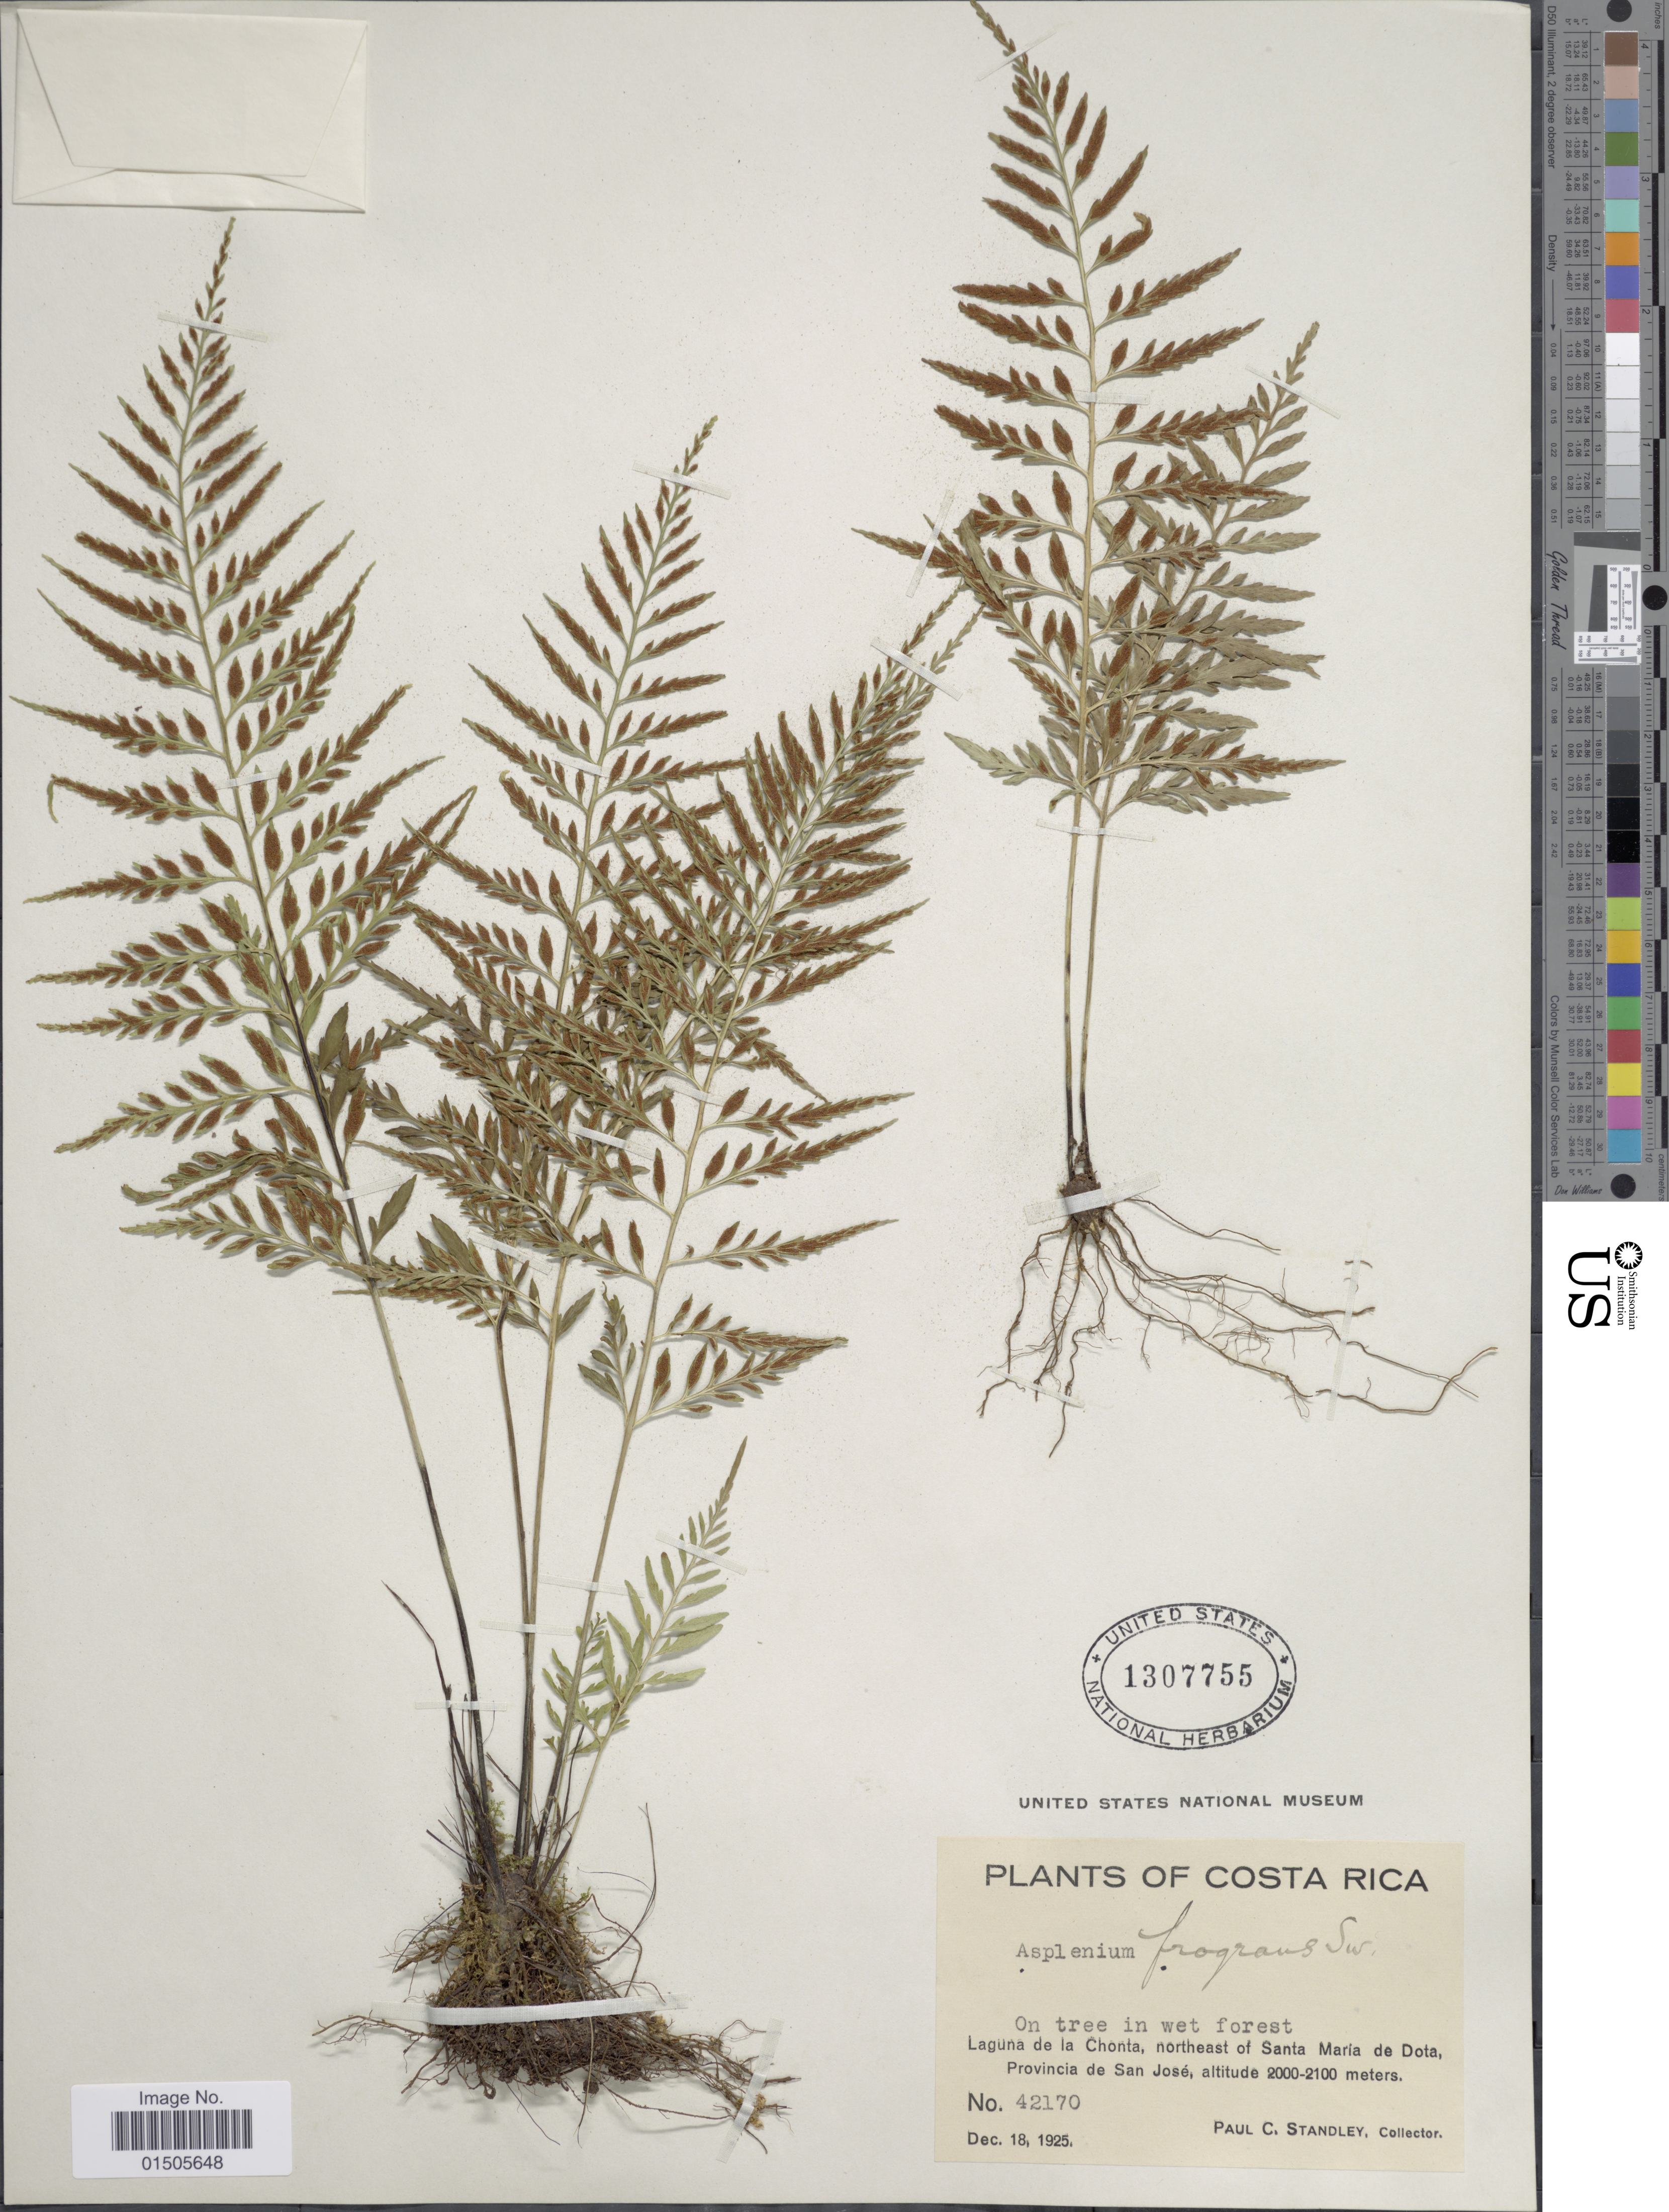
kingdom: Plantae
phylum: Tracheophyta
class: Polypodiopsida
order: Polypodiales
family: Aspleniaceae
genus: Asplenium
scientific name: Asplenium auritum var. moritzianum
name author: Hieron.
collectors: P. C. Standley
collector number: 42170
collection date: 1925-12-18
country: Costa Rica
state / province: San José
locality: Laguna de la Chonta, northeast of Santa Maria de Dota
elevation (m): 2000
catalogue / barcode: US 1307755